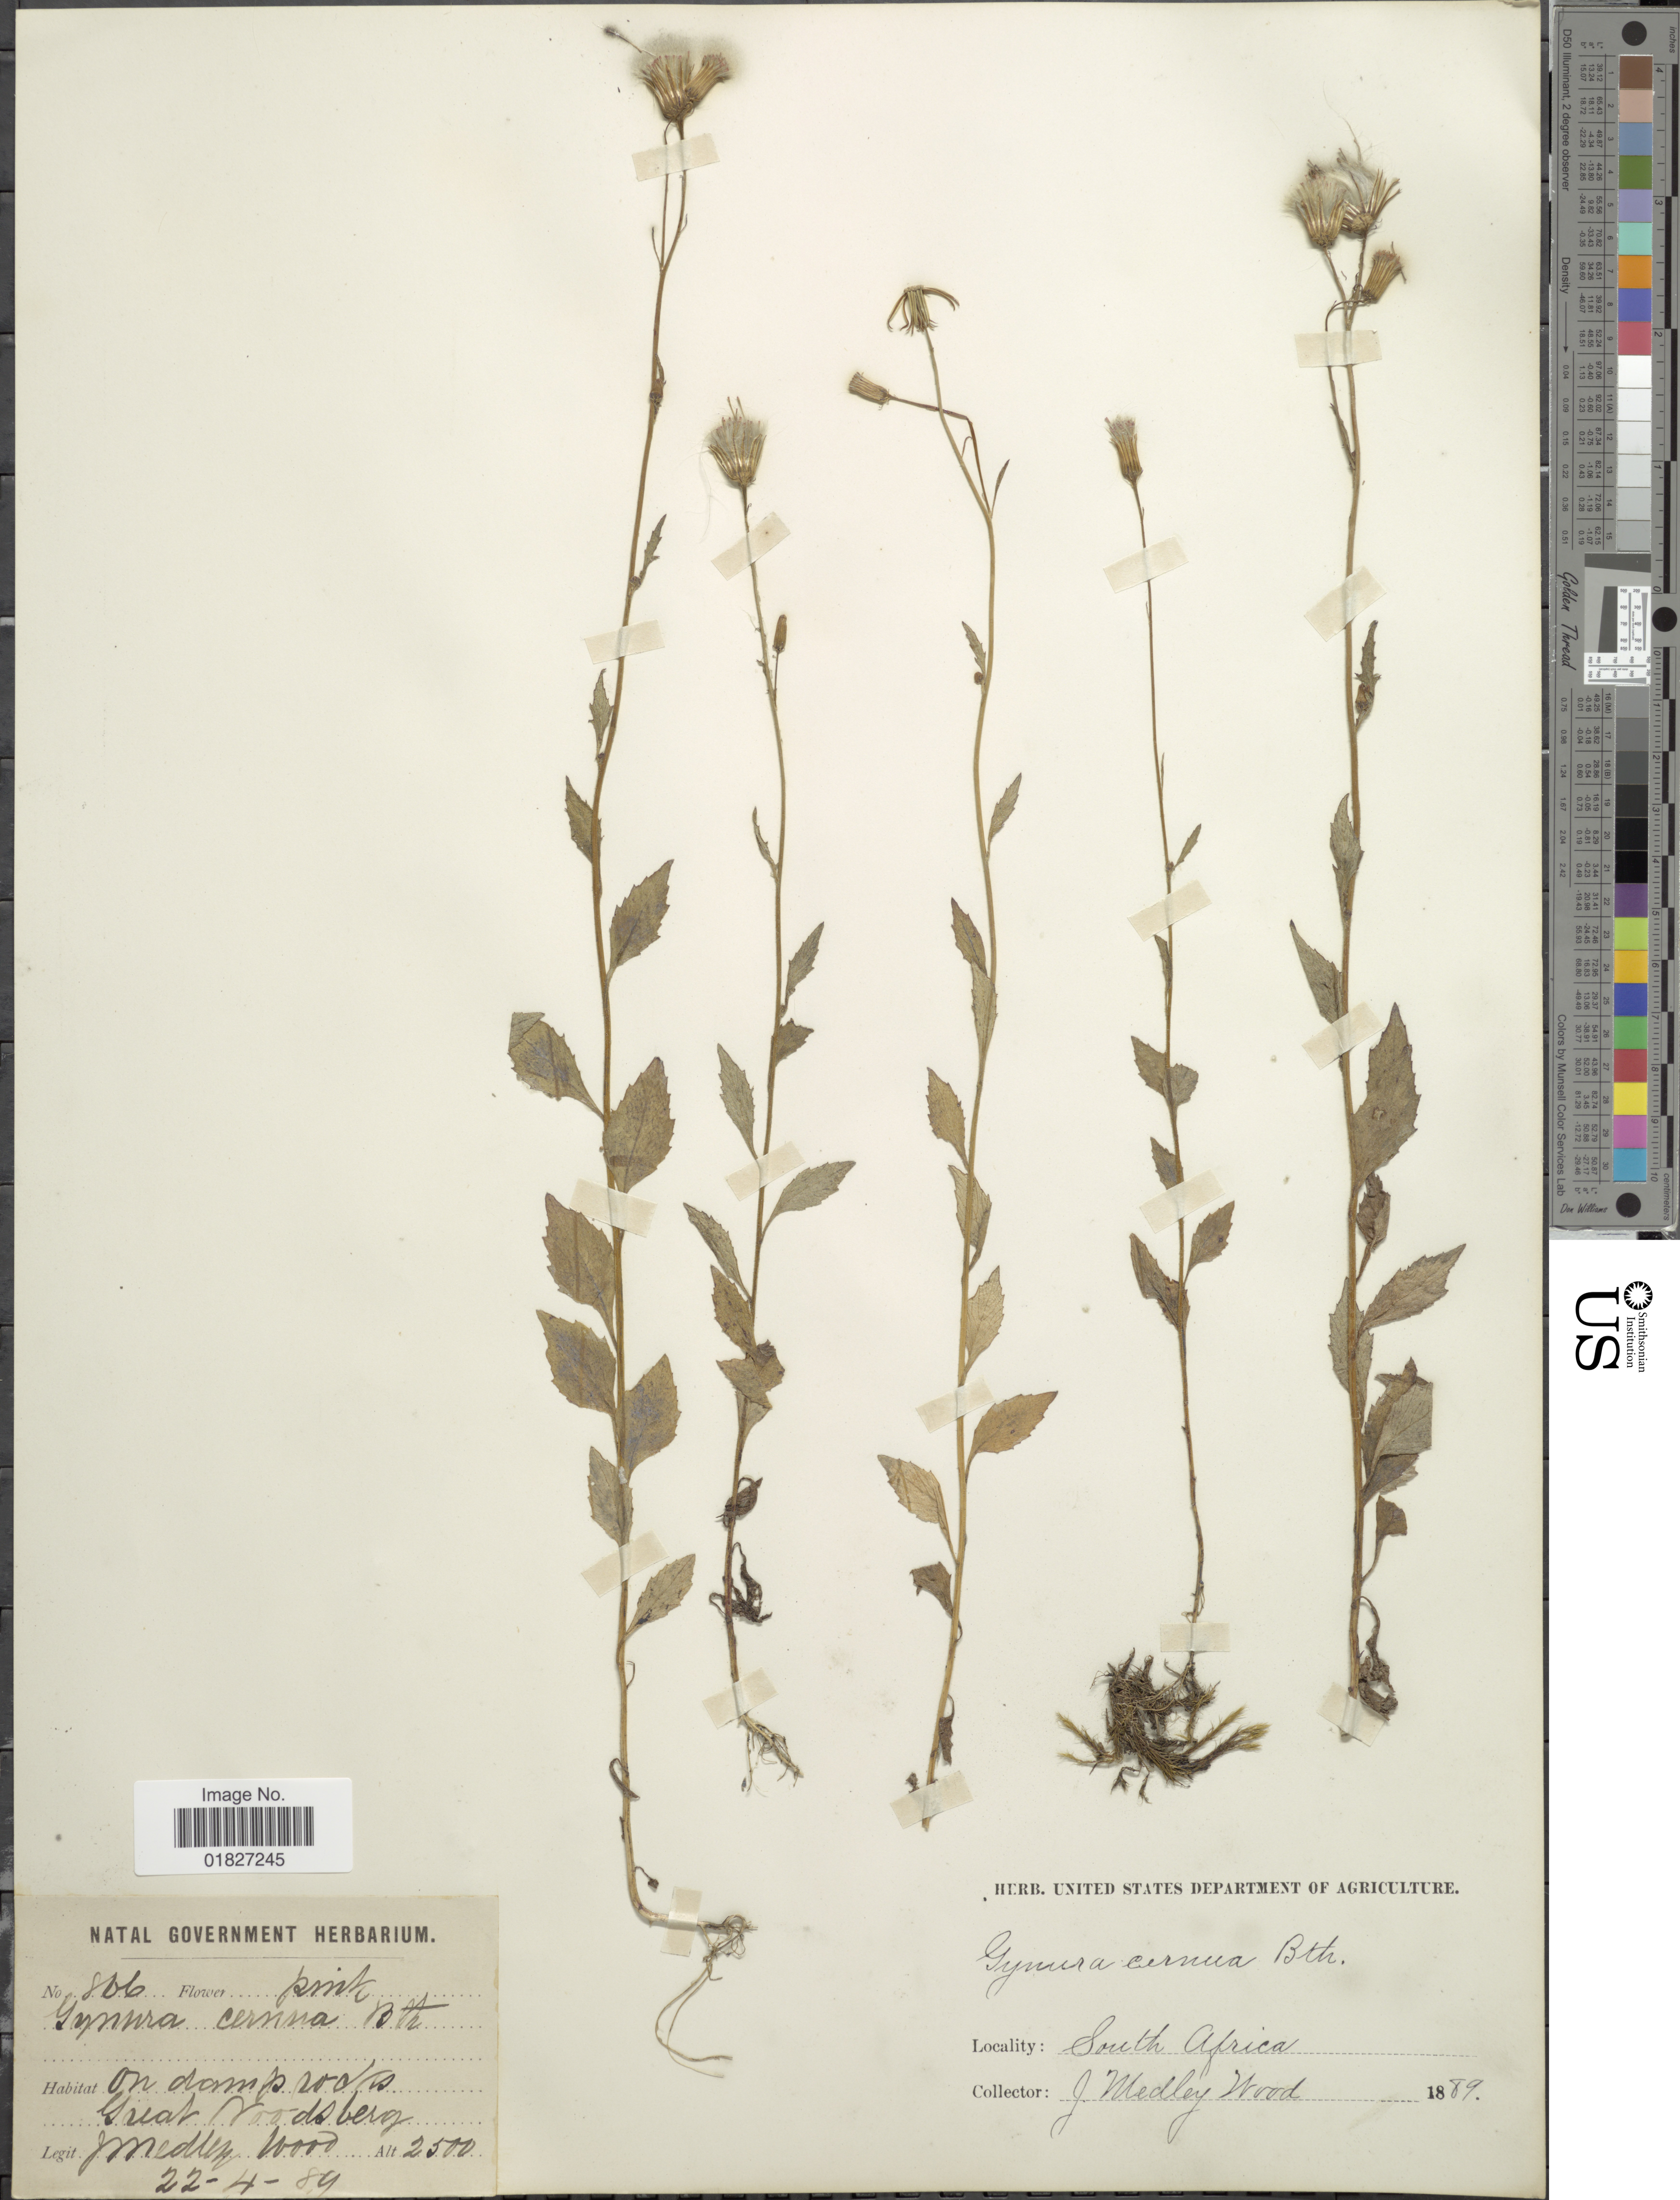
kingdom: Plantae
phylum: Tracheophyta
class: Magnoliopsida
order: Asterales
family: Asteraceae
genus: Gynura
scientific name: Gynura cernua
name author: (L. f.) Benth.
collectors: J. M. Wood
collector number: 806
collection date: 1889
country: South Africa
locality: Great Noodsberg